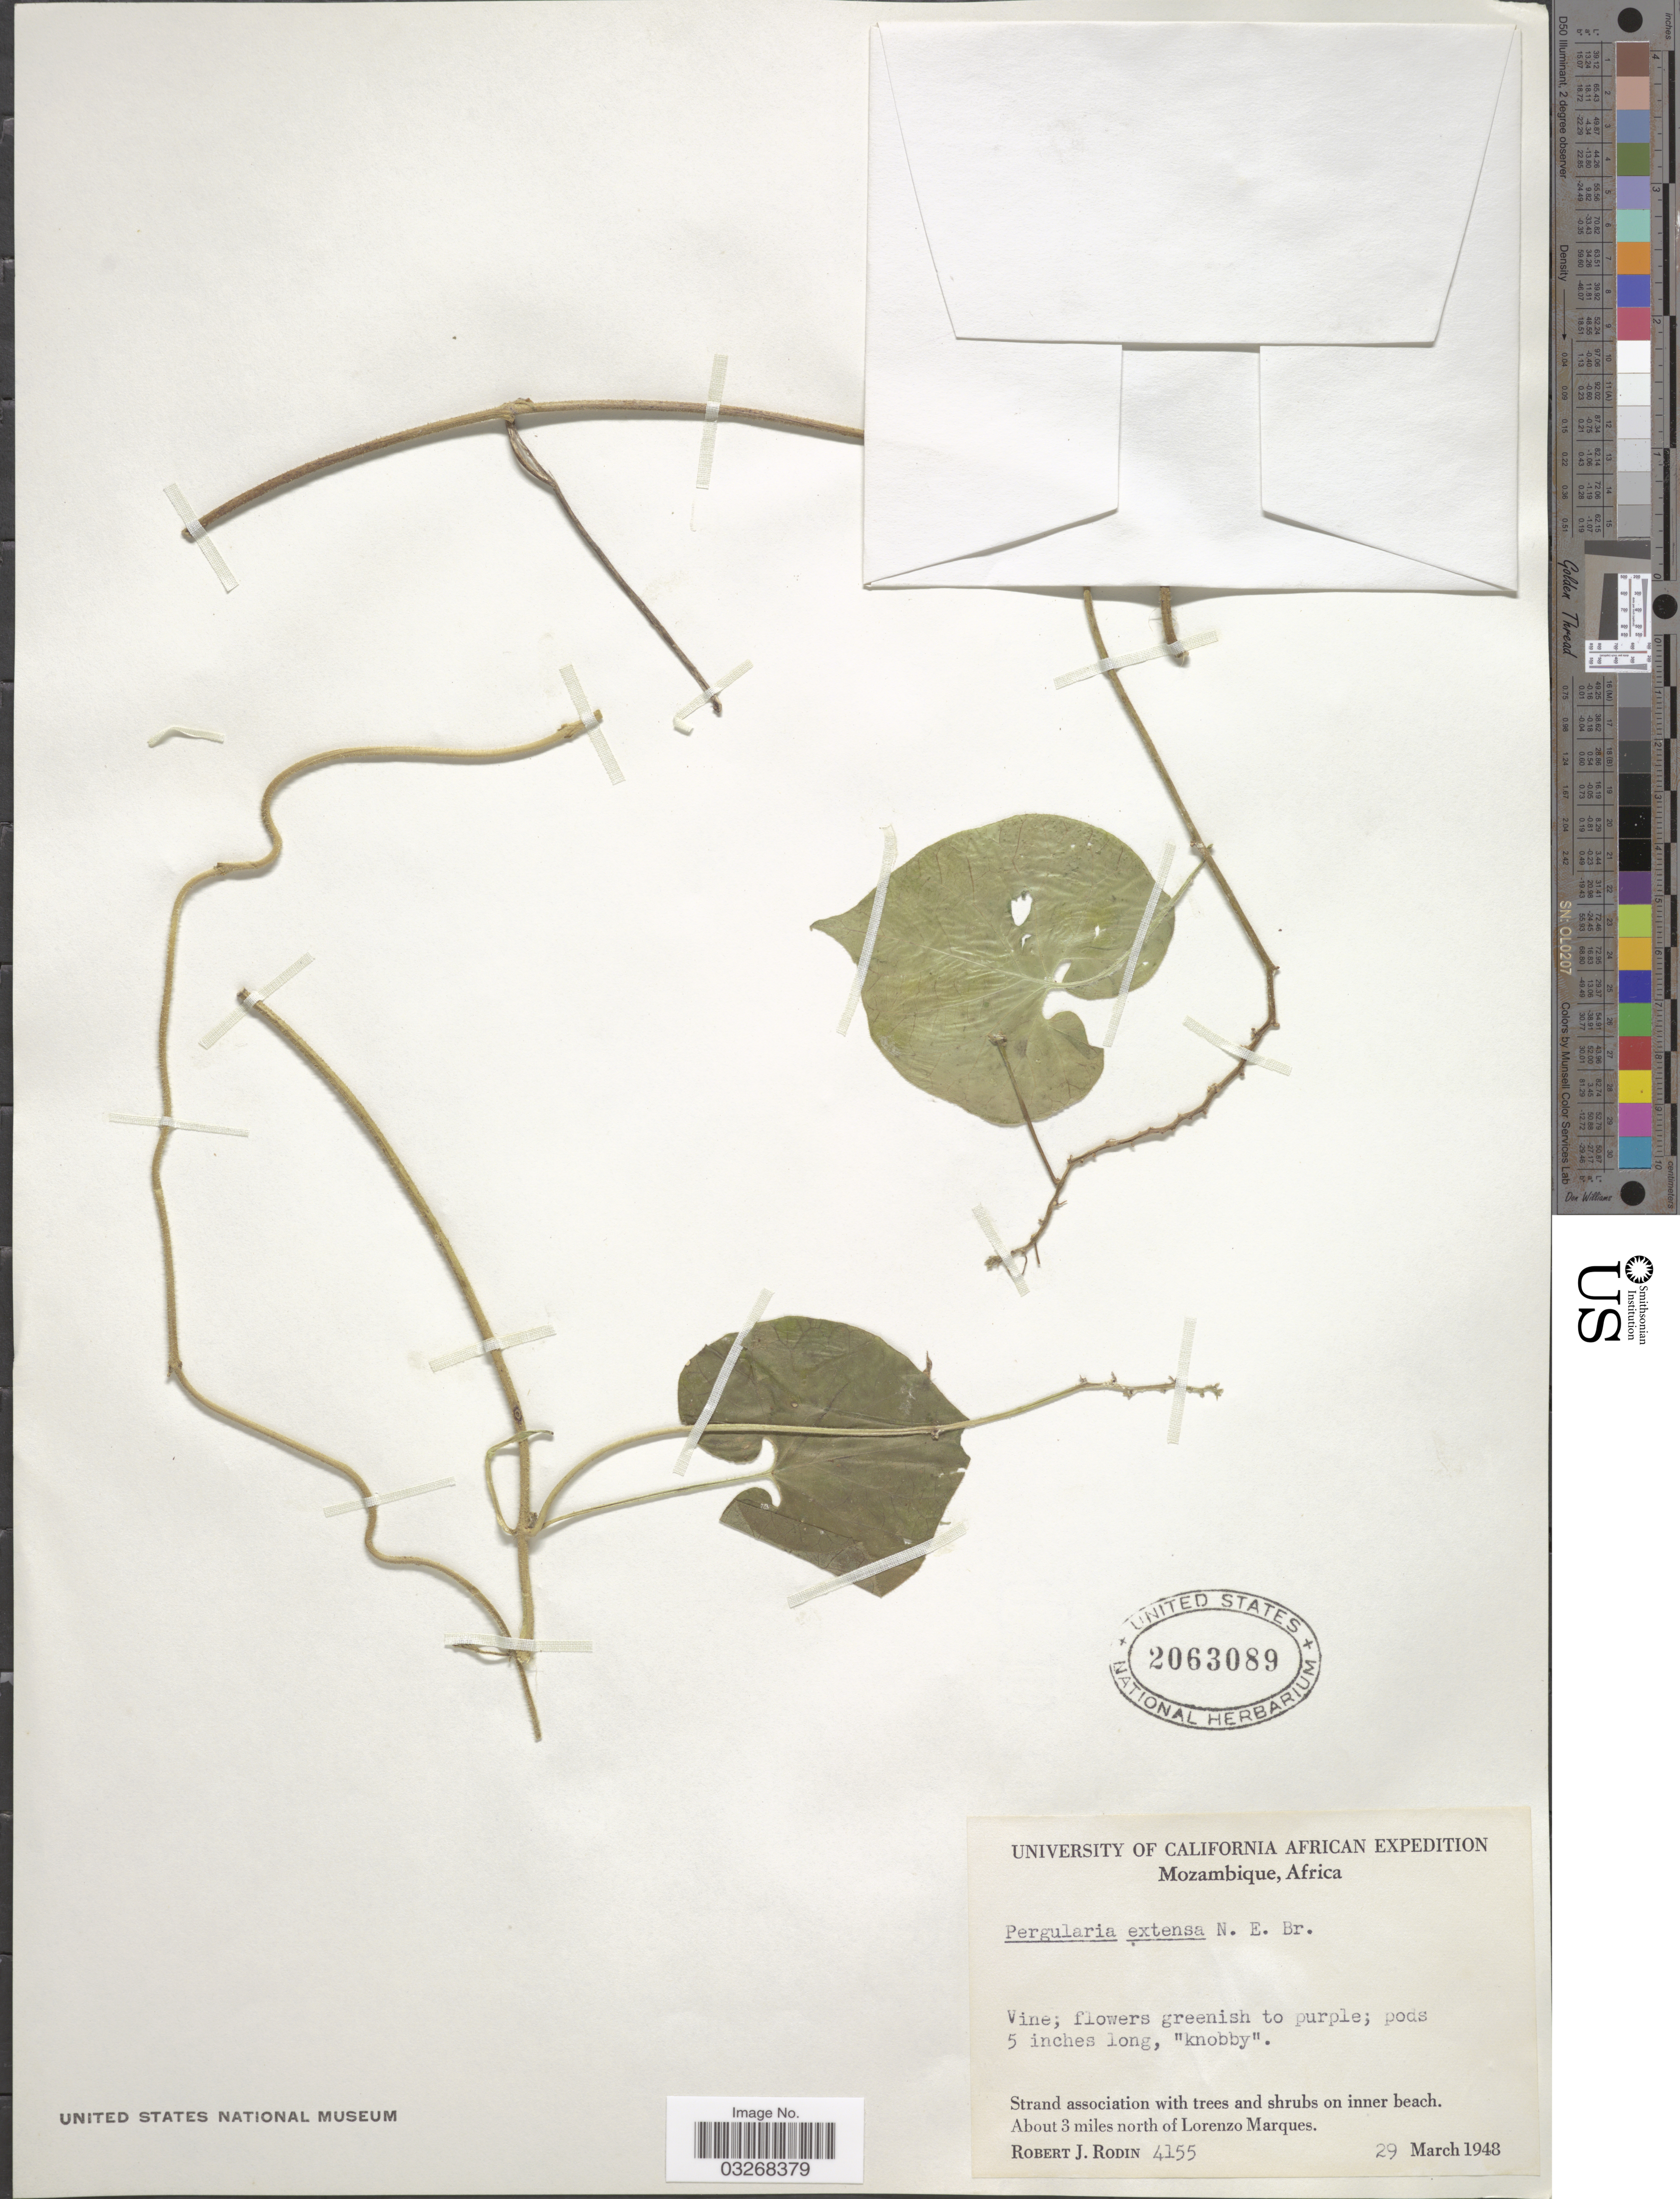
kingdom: Plantae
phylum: Tracheophyta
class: Magnoliopsida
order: Gentianales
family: Apocynaceae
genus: Pergularia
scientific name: Pergularia extensa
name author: (Jacq.) N.E. Br.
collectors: R. J. Rodin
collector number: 4155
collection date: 1948-03-29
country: Mozambique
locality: About 3 miles north of Lorenzo Marques.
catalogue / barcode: US 2063089